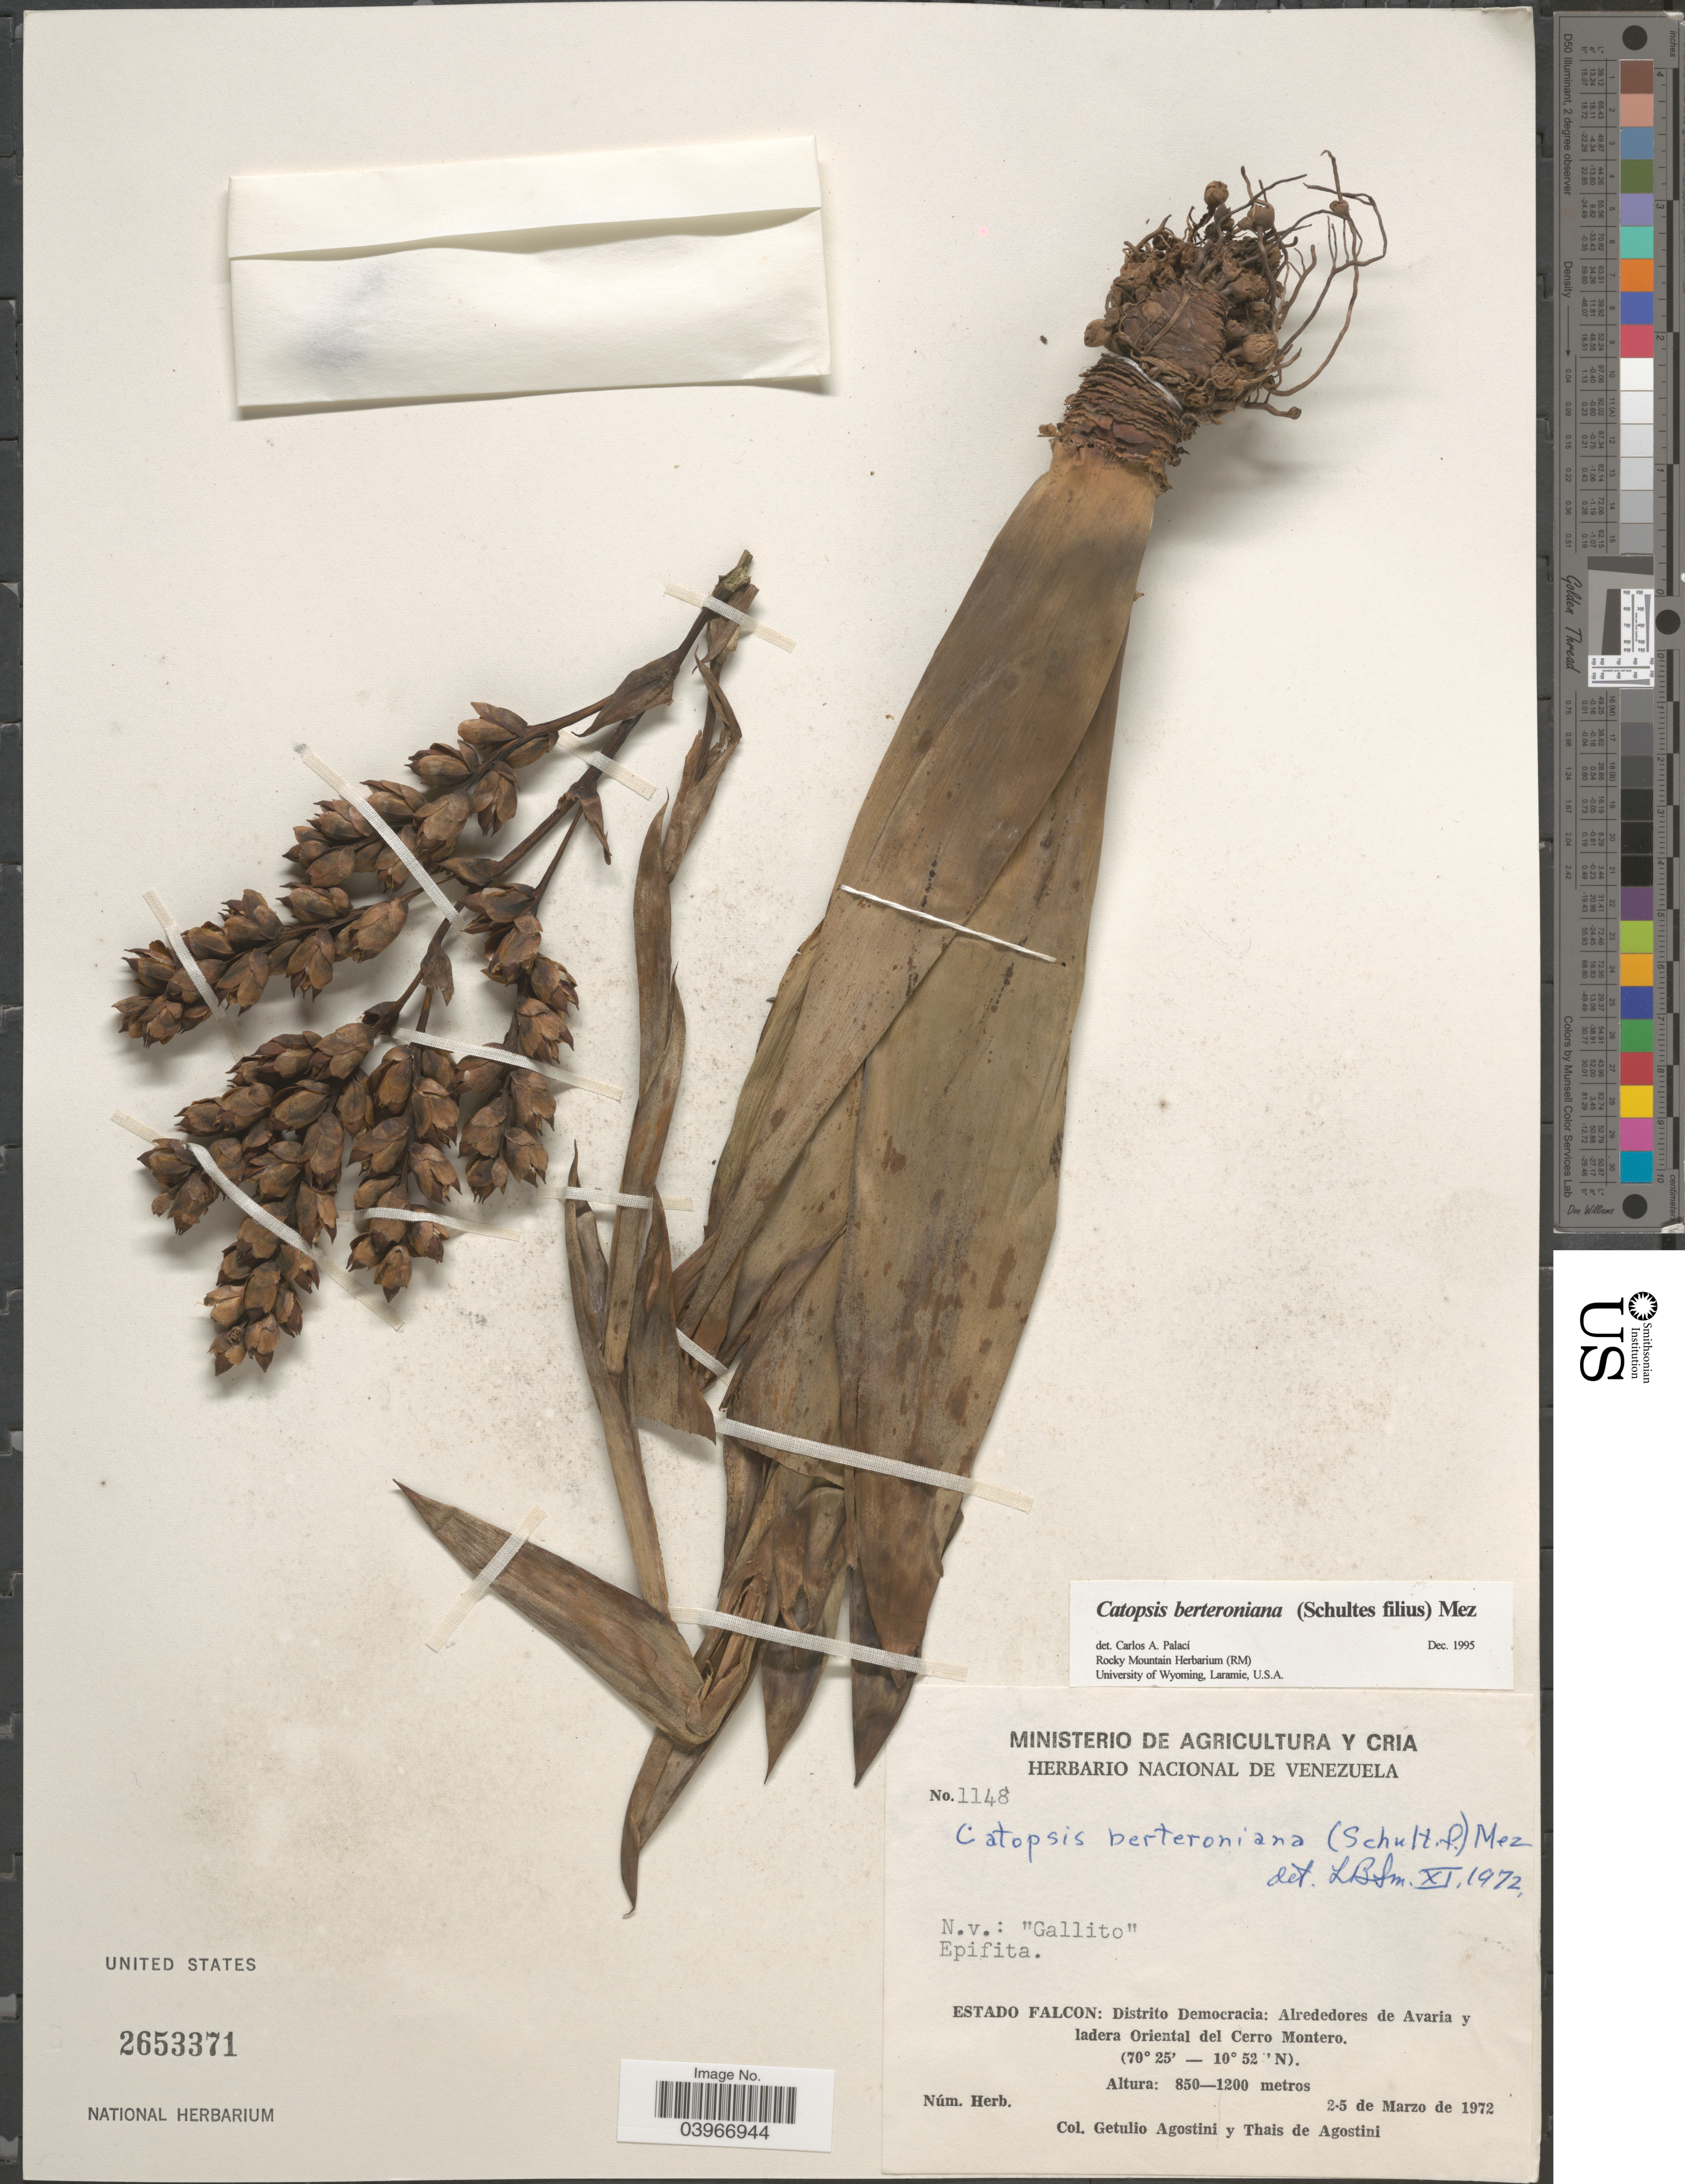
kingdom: Plantae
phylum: Tracheophyta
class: Liliopsida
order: Poales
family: Bromeliaceae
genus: Catopsis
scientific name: Catopsis berteroniana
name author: (Schult. & Schult. f.) Mez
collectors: G. Agostini & T. Agostini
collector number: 1148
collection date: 1972-03-02/1972-03-05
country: Venezuela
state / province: Falcon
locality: Distrito Democracia: Alrededores de Avaria y ladera Oriental del Cerro Montero.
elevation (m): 850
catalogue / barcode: US 2653371